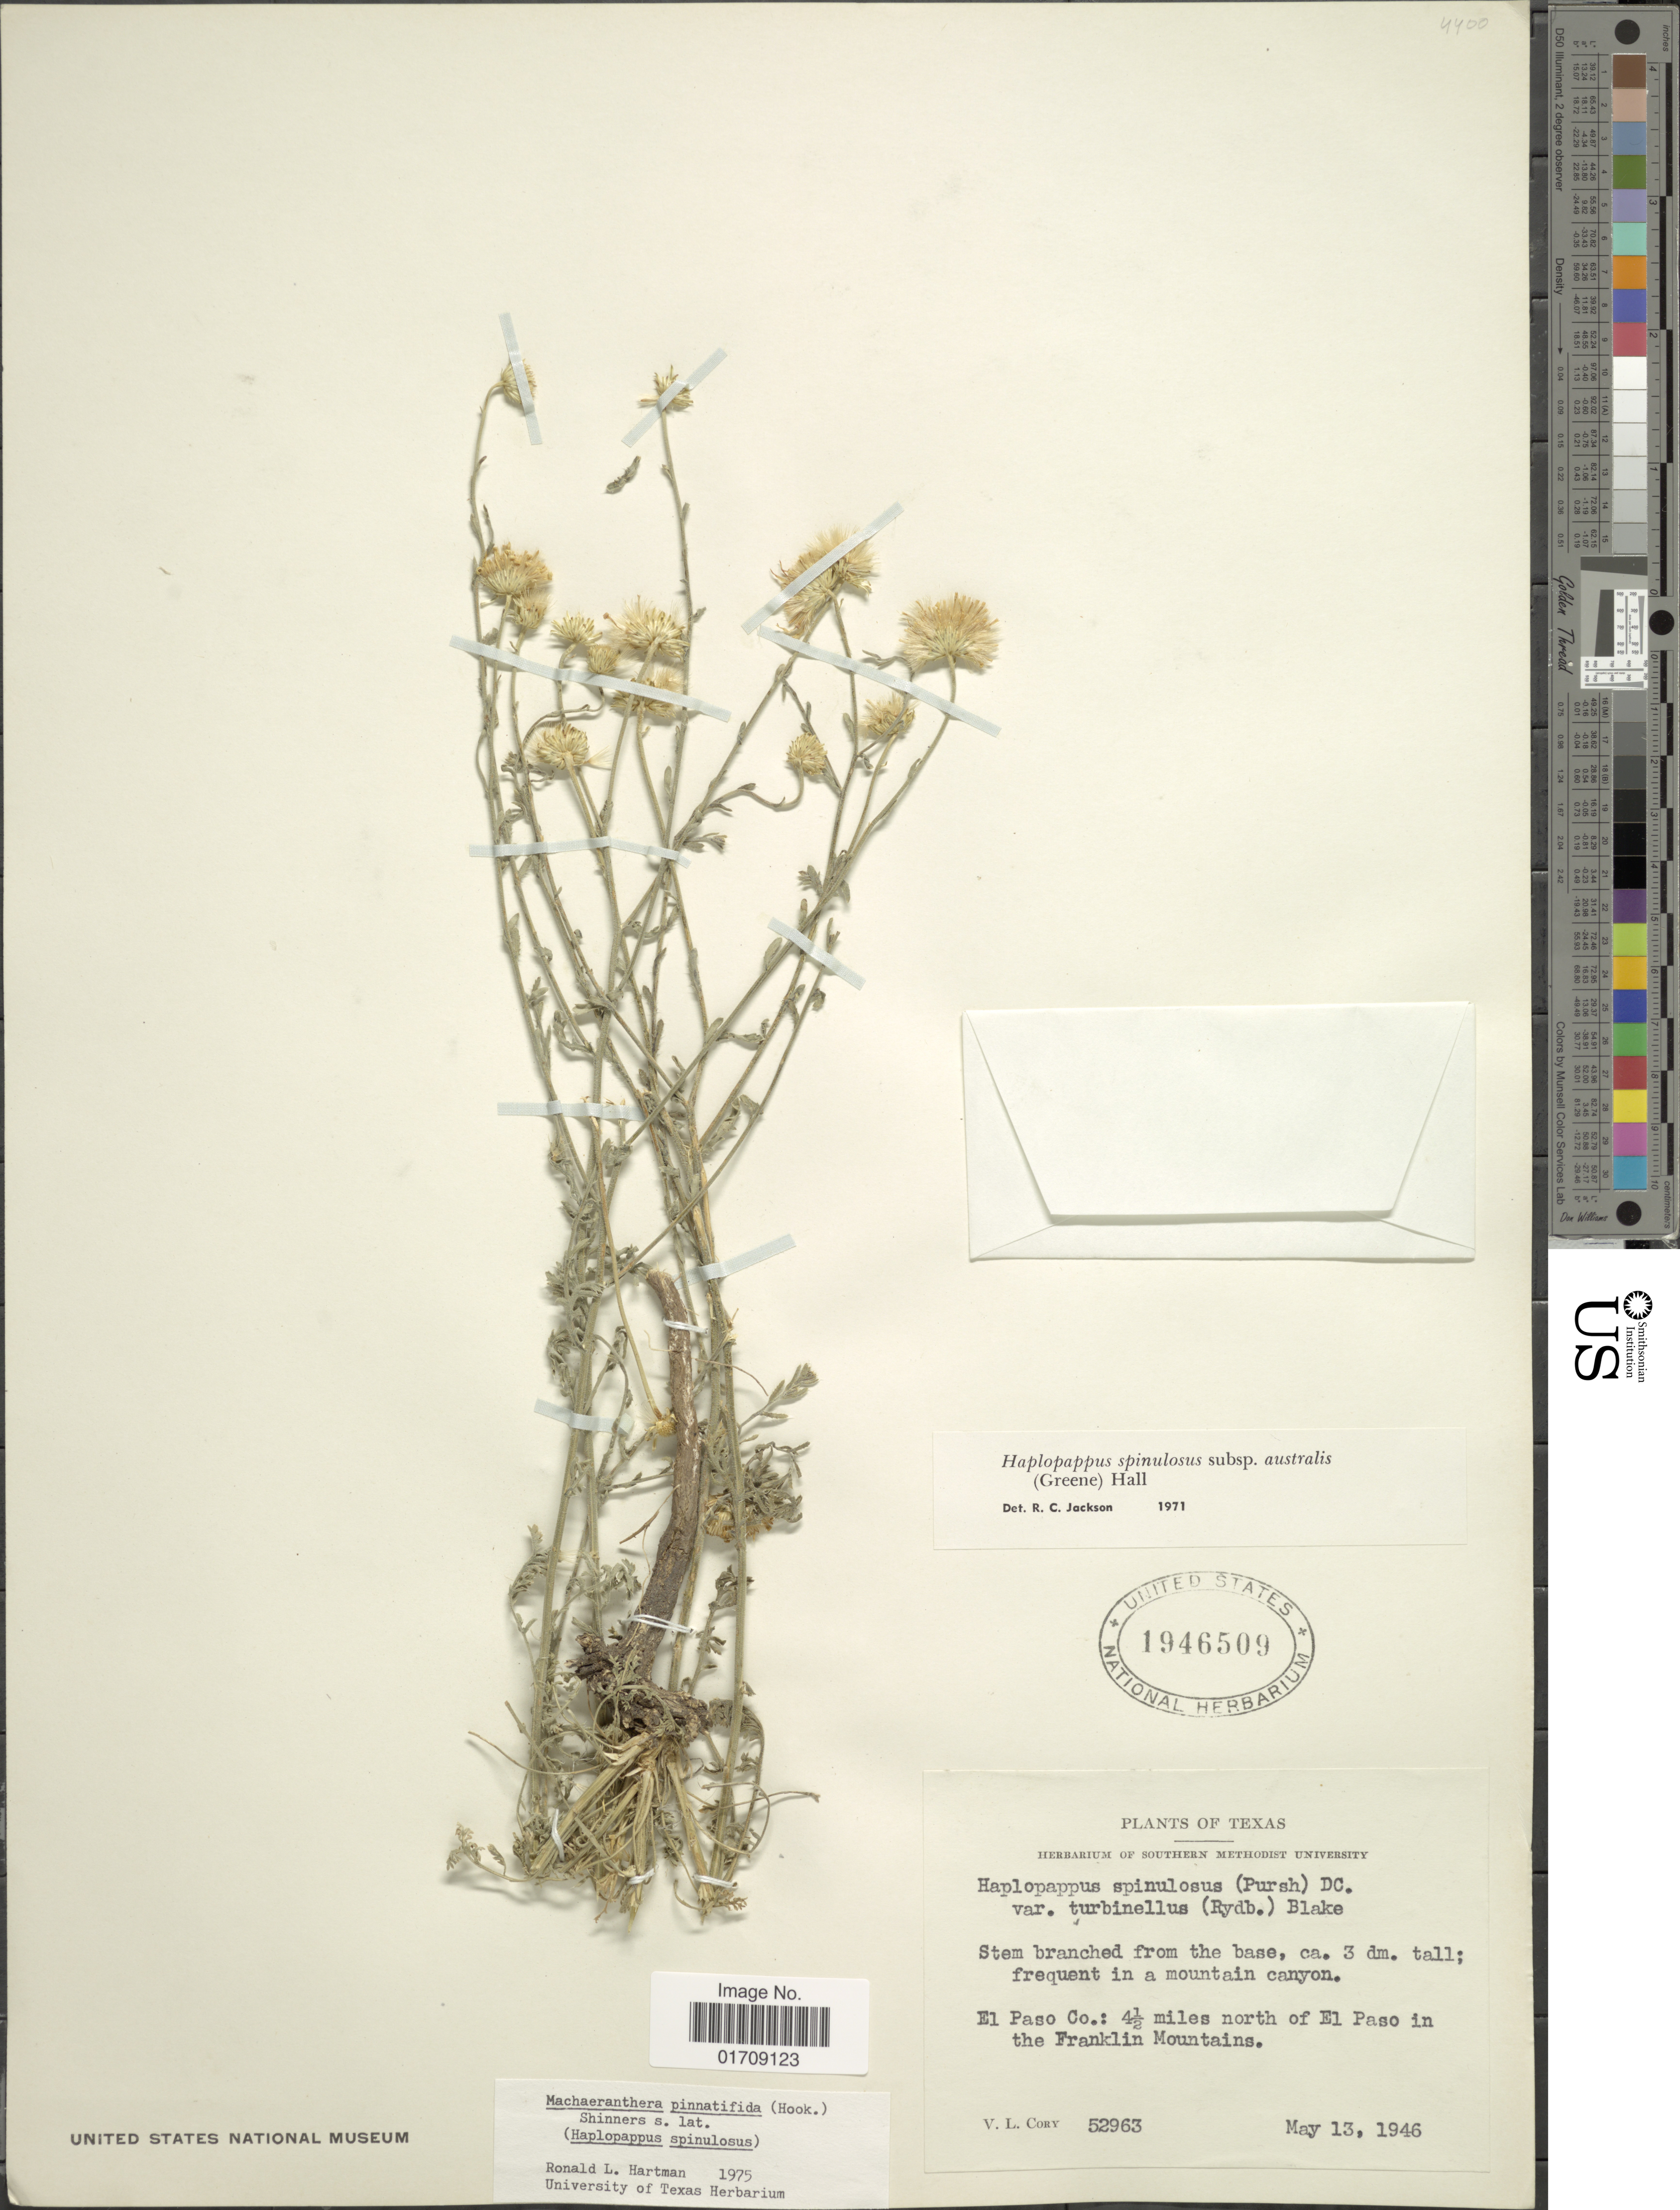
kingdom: Plantae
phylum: Tracheophyta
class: Magnoliopsida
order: Asterales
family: Asteraceae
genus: Machaeranthera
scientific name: Machaeranthera pinnatifida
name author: (Hook.) Shinners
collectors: V. Cory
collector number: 52963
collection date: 1946-05-13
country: United States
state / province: Texas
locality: El Paso Co., 4½ miles north of El Paso in the Franklin Mountains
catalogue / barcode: US 1946509